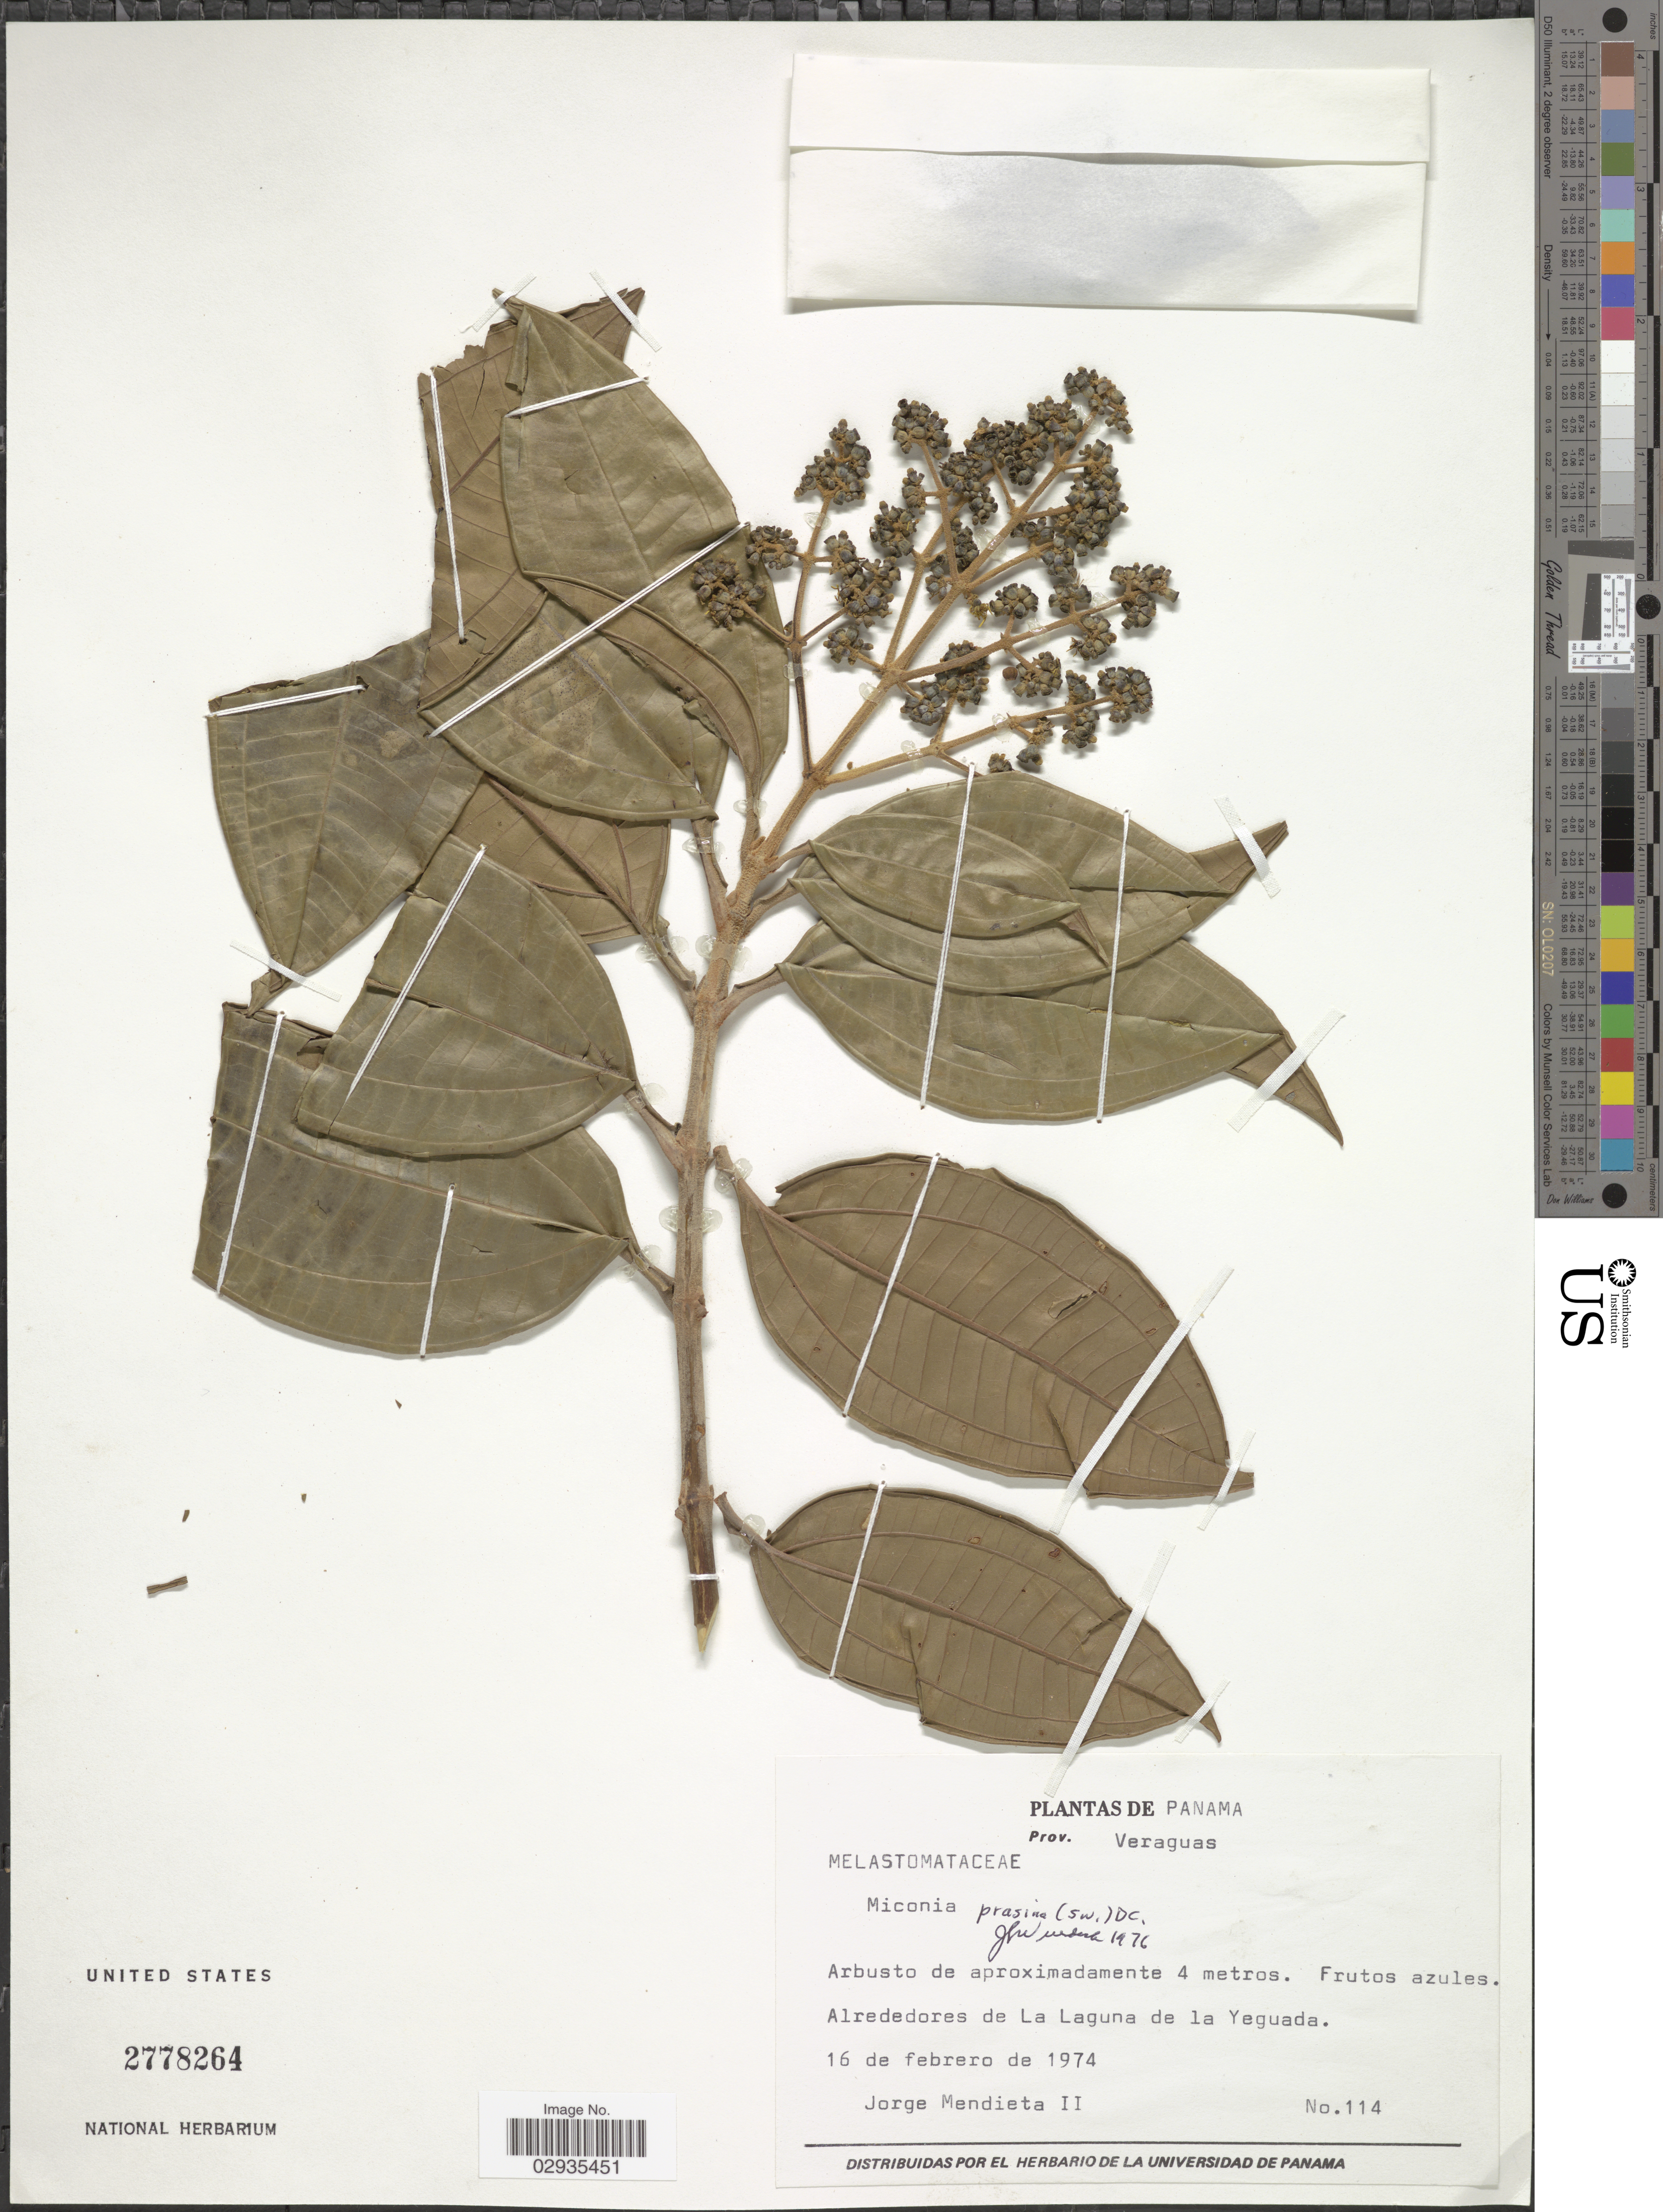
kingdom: Plantae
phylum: Tracheophyta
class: Magnoliopsida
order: Myrtales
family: Melastomataceae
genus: Miconia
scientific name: Miconia prasina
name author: (Sw.) DC.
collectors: J. Mendieta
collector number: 114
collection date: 1974-02-16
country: Panama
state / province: Veraguas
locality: Alrededores de La Laguna de la Yeguada.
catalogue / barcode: US 2778264